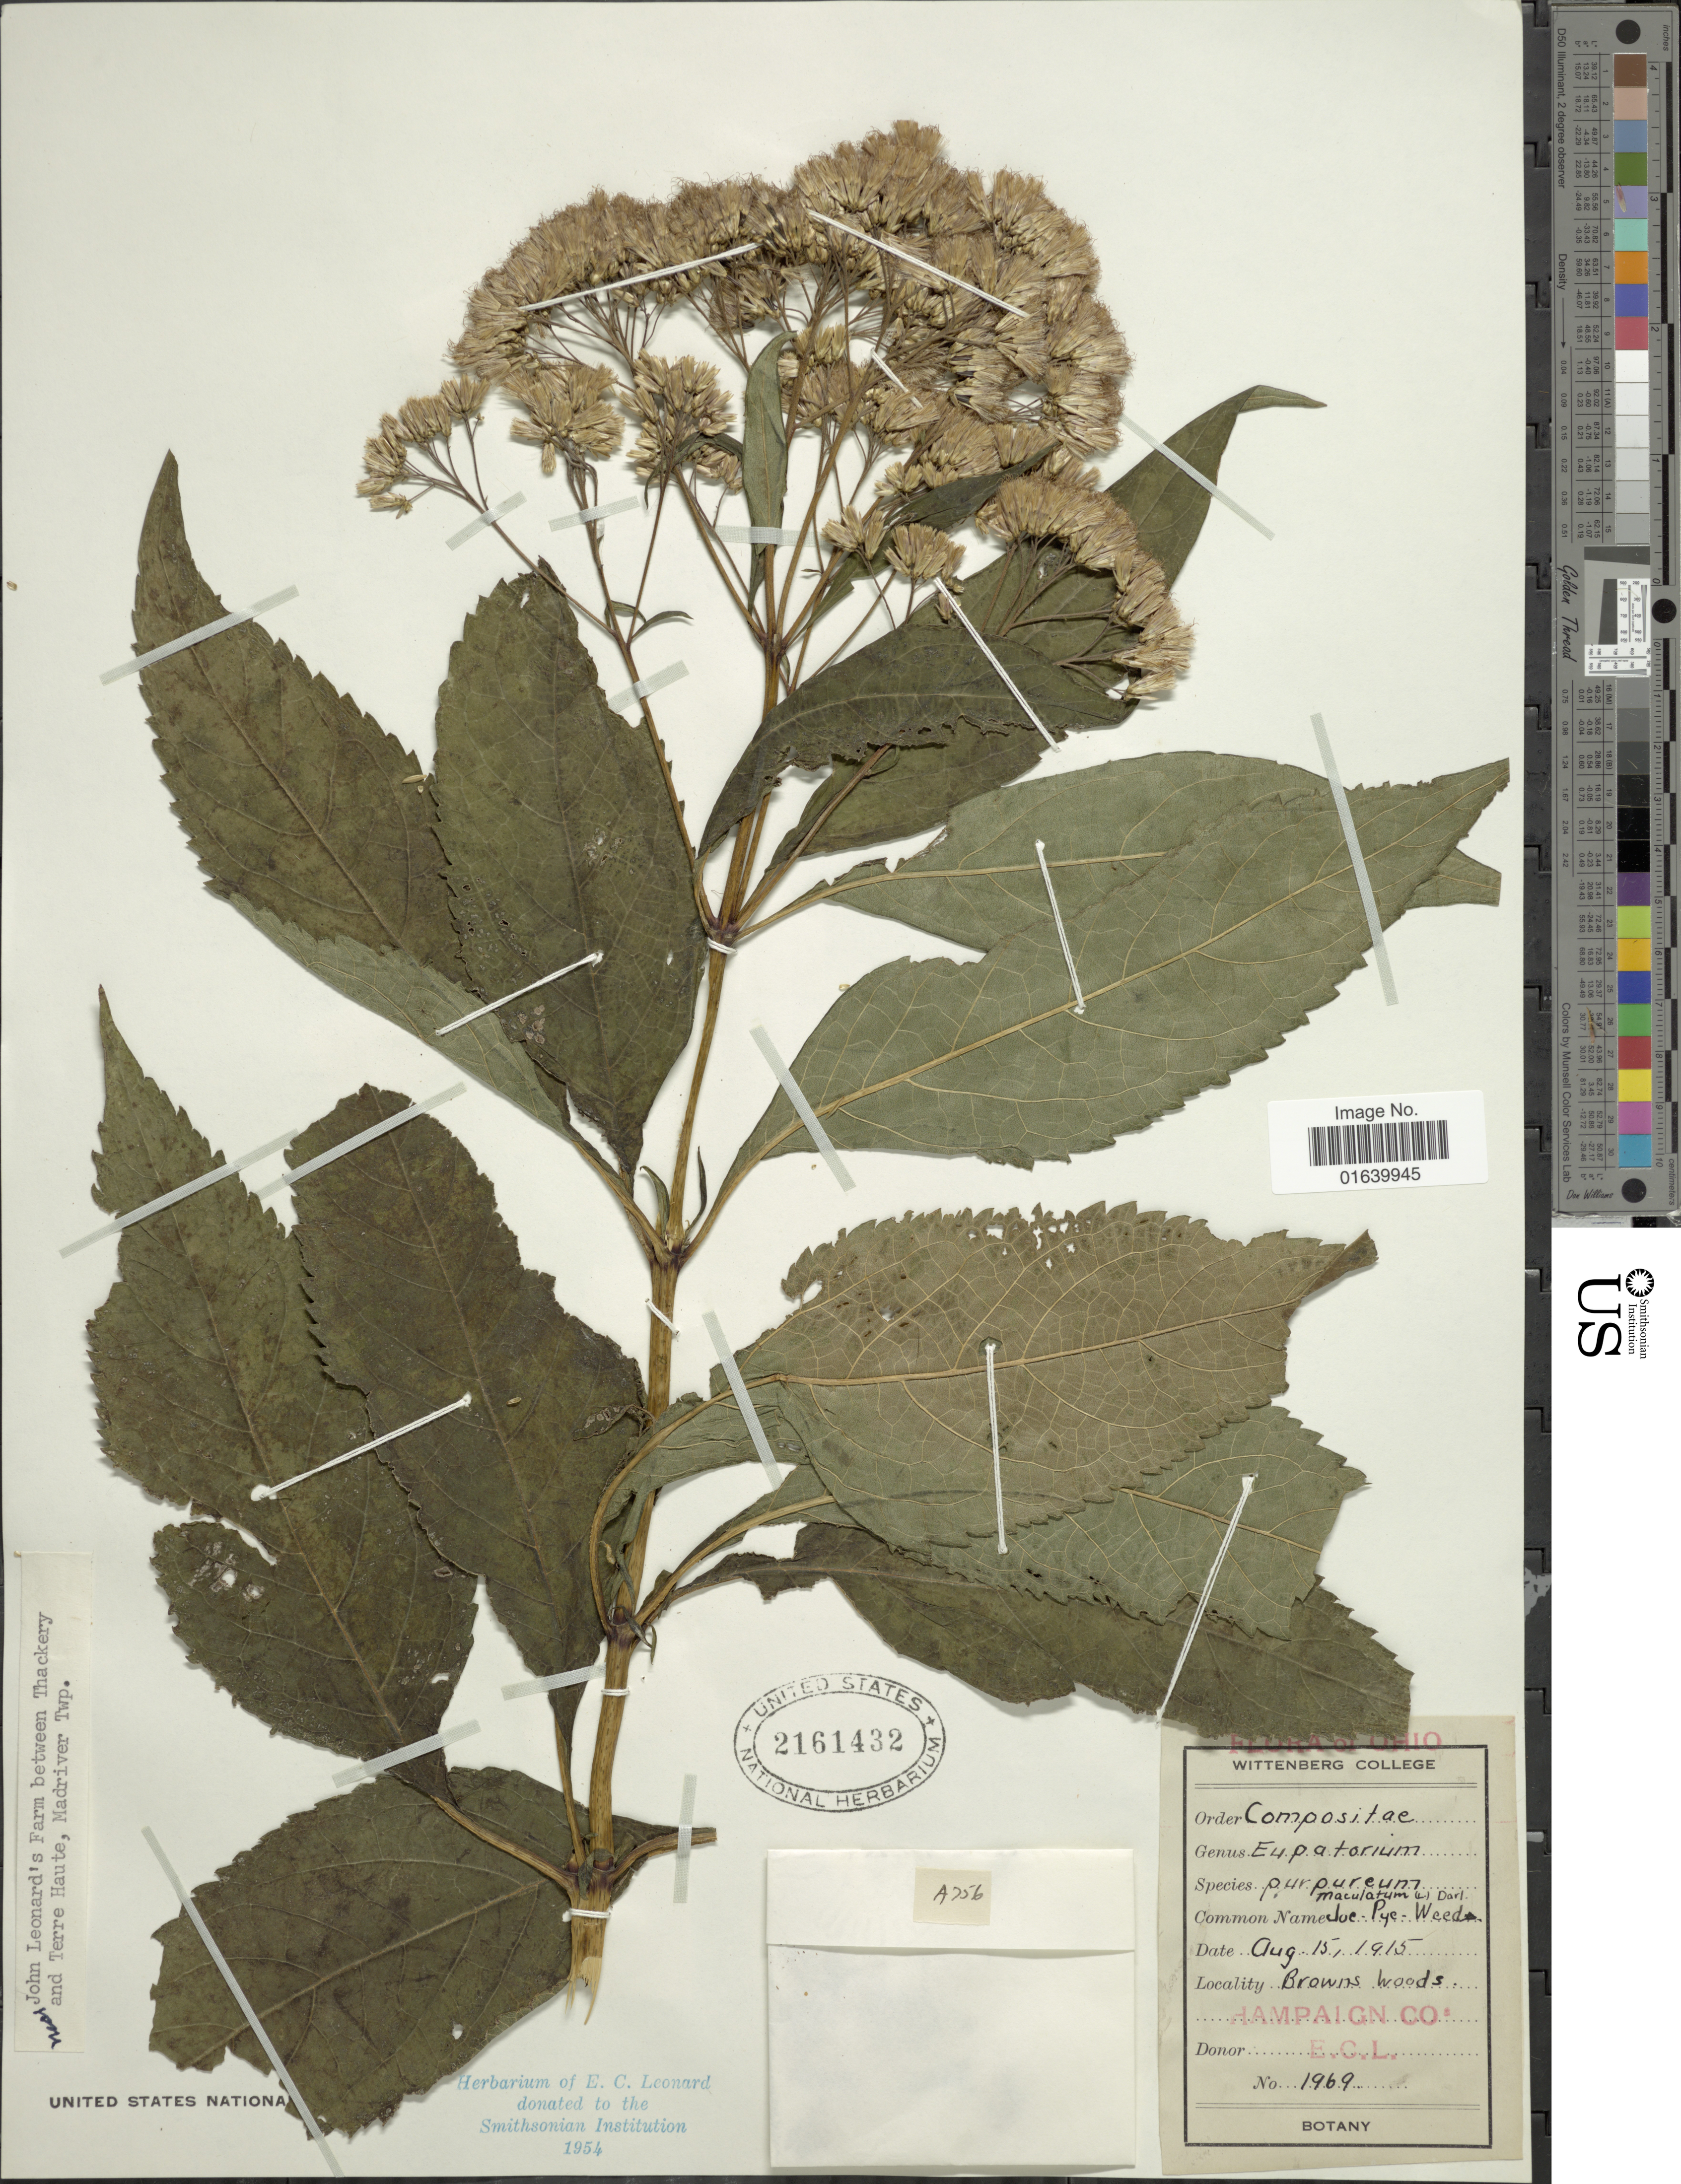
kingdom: Plantae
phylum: Tracheophyta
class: Magnoliopsida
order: Asterales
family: Asteraceae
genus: Eupatorium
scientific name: Eupatorium purpureum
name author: (L.) E.E. Lamont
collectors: E. C. Leonard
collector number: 1969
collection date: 1915-08-15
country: United States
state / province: Ohio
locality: Ohio, Brwons Woods, Hampaign Co. John Leonard's Farm between Thackery and Terre Haute, Madriver Twp.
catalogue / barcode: US 2161432